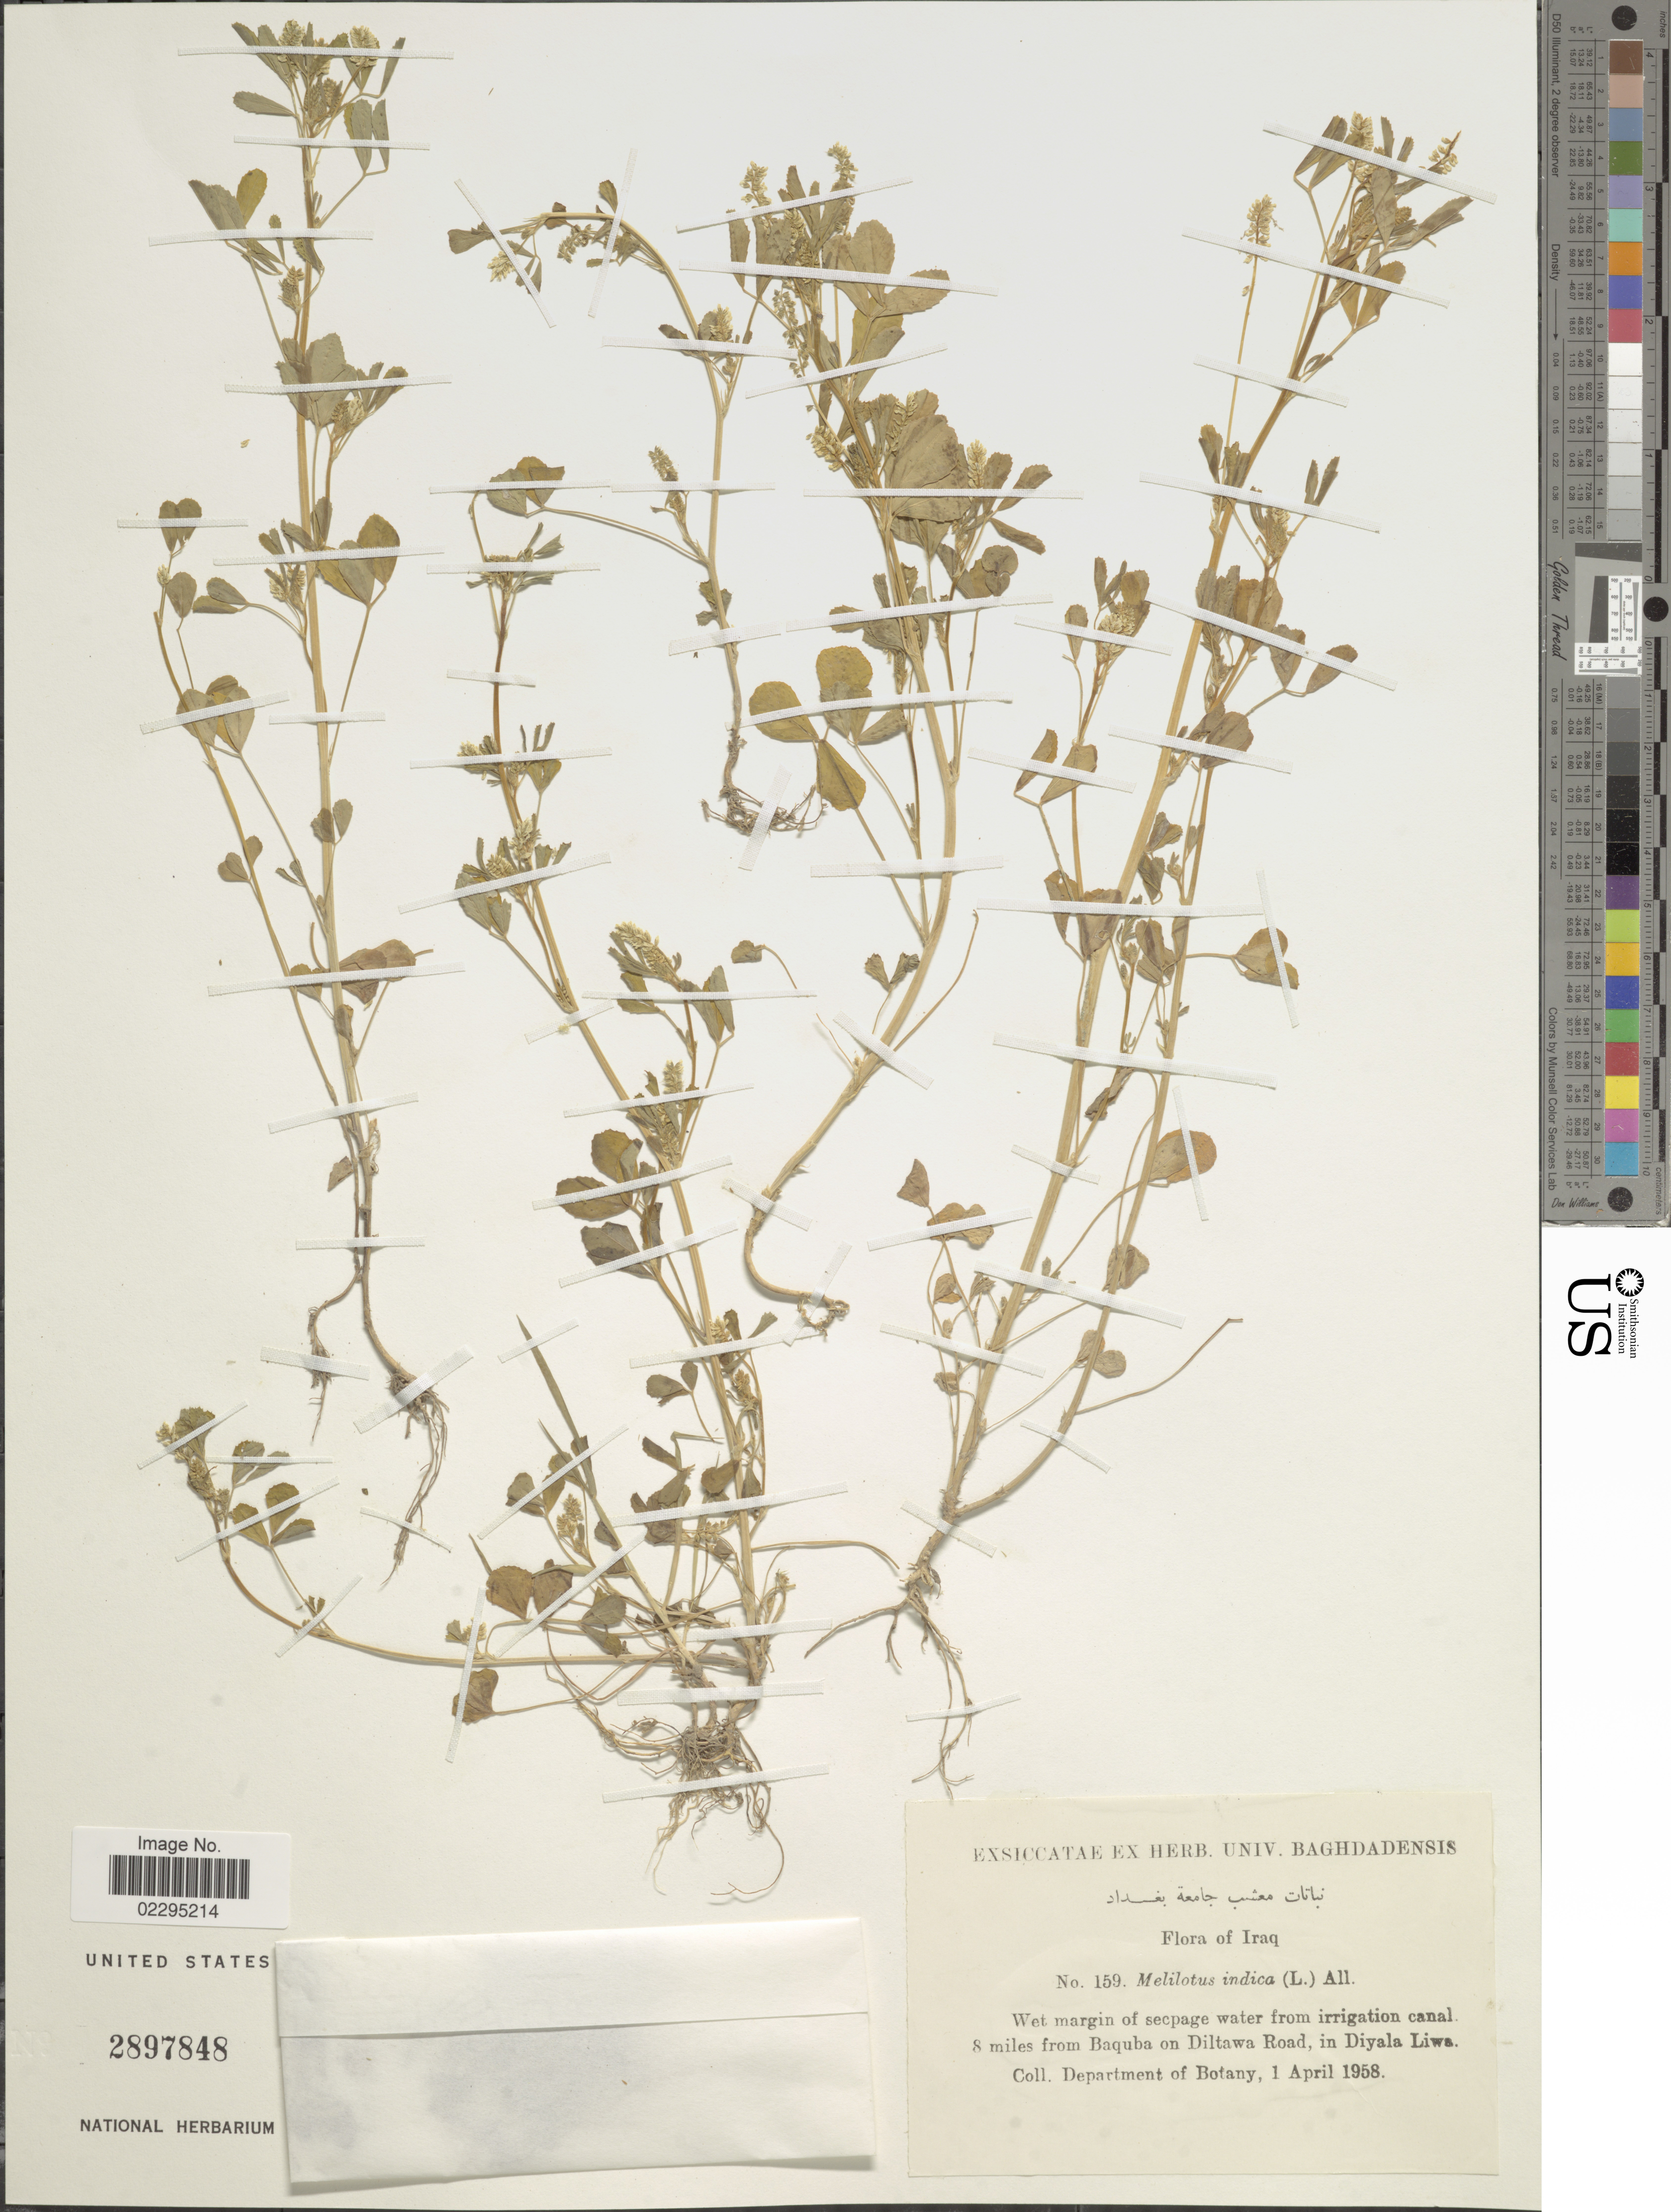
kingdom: Plantae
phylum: Tracheophyta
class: Magnoliopsida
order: Fabales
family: Fabaceae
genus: Melilotus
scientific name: Melilotus indicus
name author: (L.) All.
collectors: Department of Botany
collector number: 159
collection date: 1958-04-01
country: Iraq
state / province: Diyala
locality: Iraq, 8 miles from Baquba on Diltawa road, in Diyala Liwa.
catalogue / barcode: US 2897848